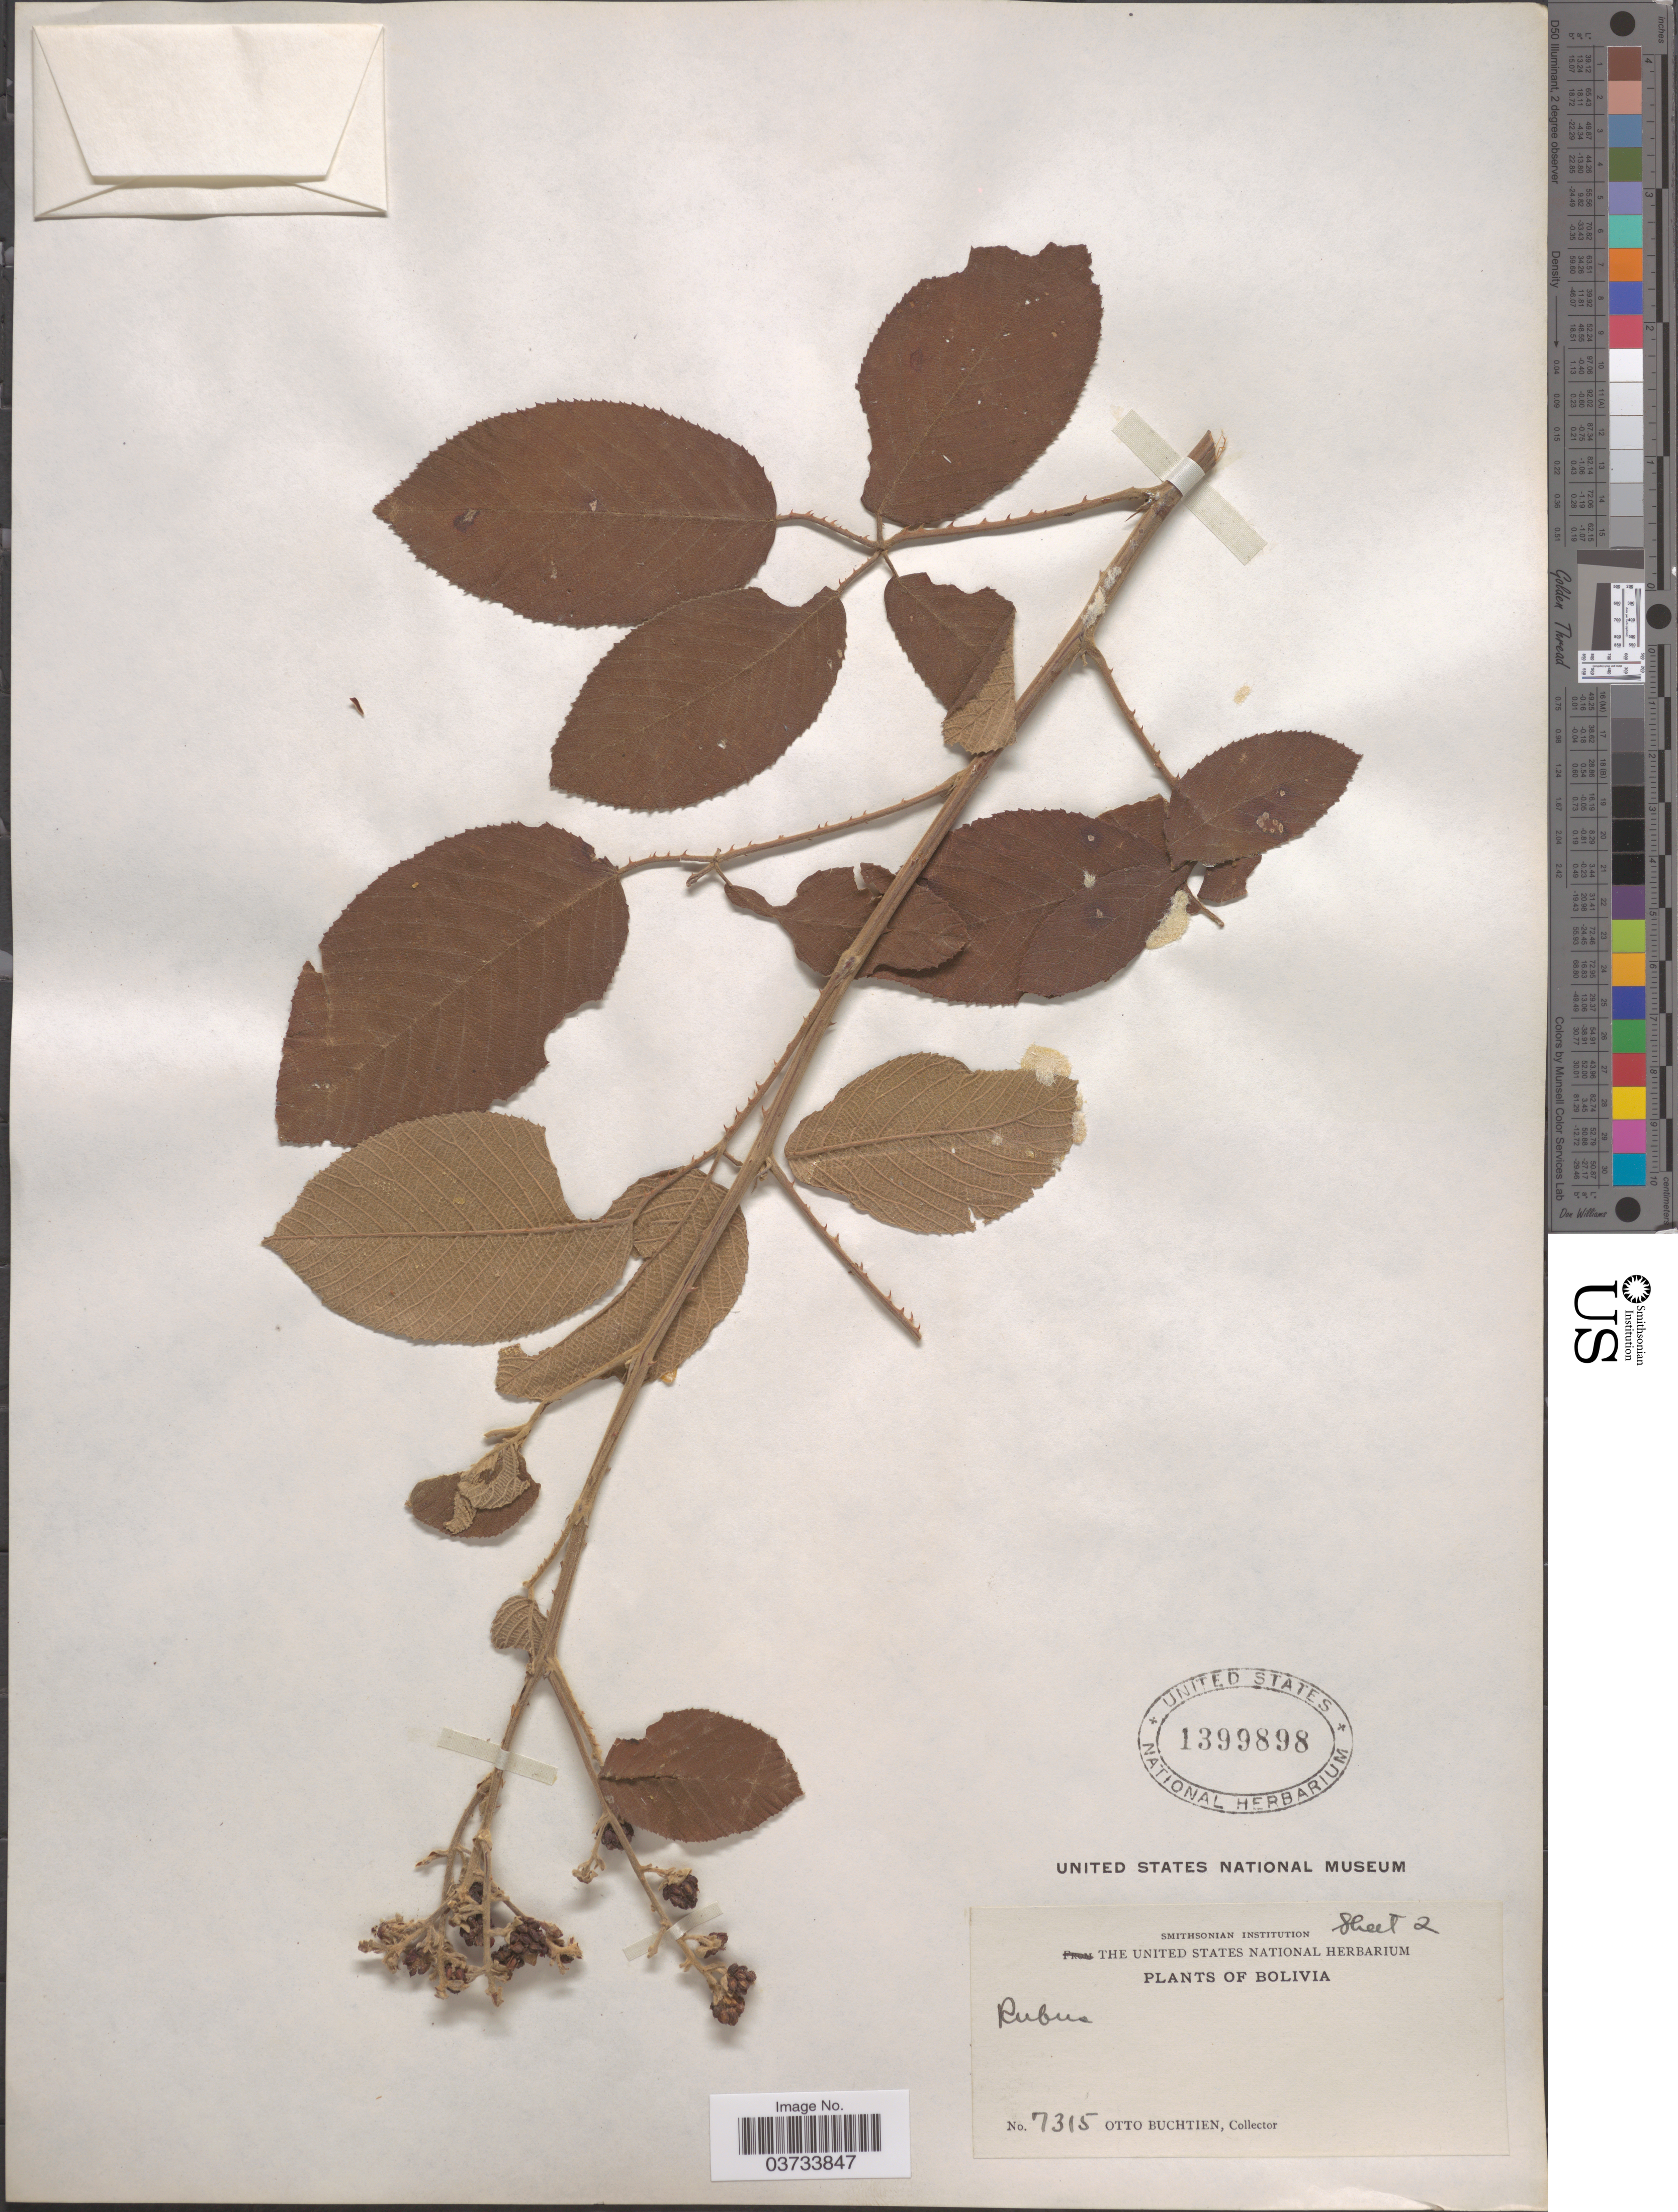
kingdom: Plantae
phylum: Tracheophyta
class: Magnoliopsida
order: Rosales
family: Rosaceae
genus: Rubus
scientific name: Rubus sp.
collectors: O. Buchtien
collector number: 7315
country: Bolivia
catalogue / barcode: US 1399898